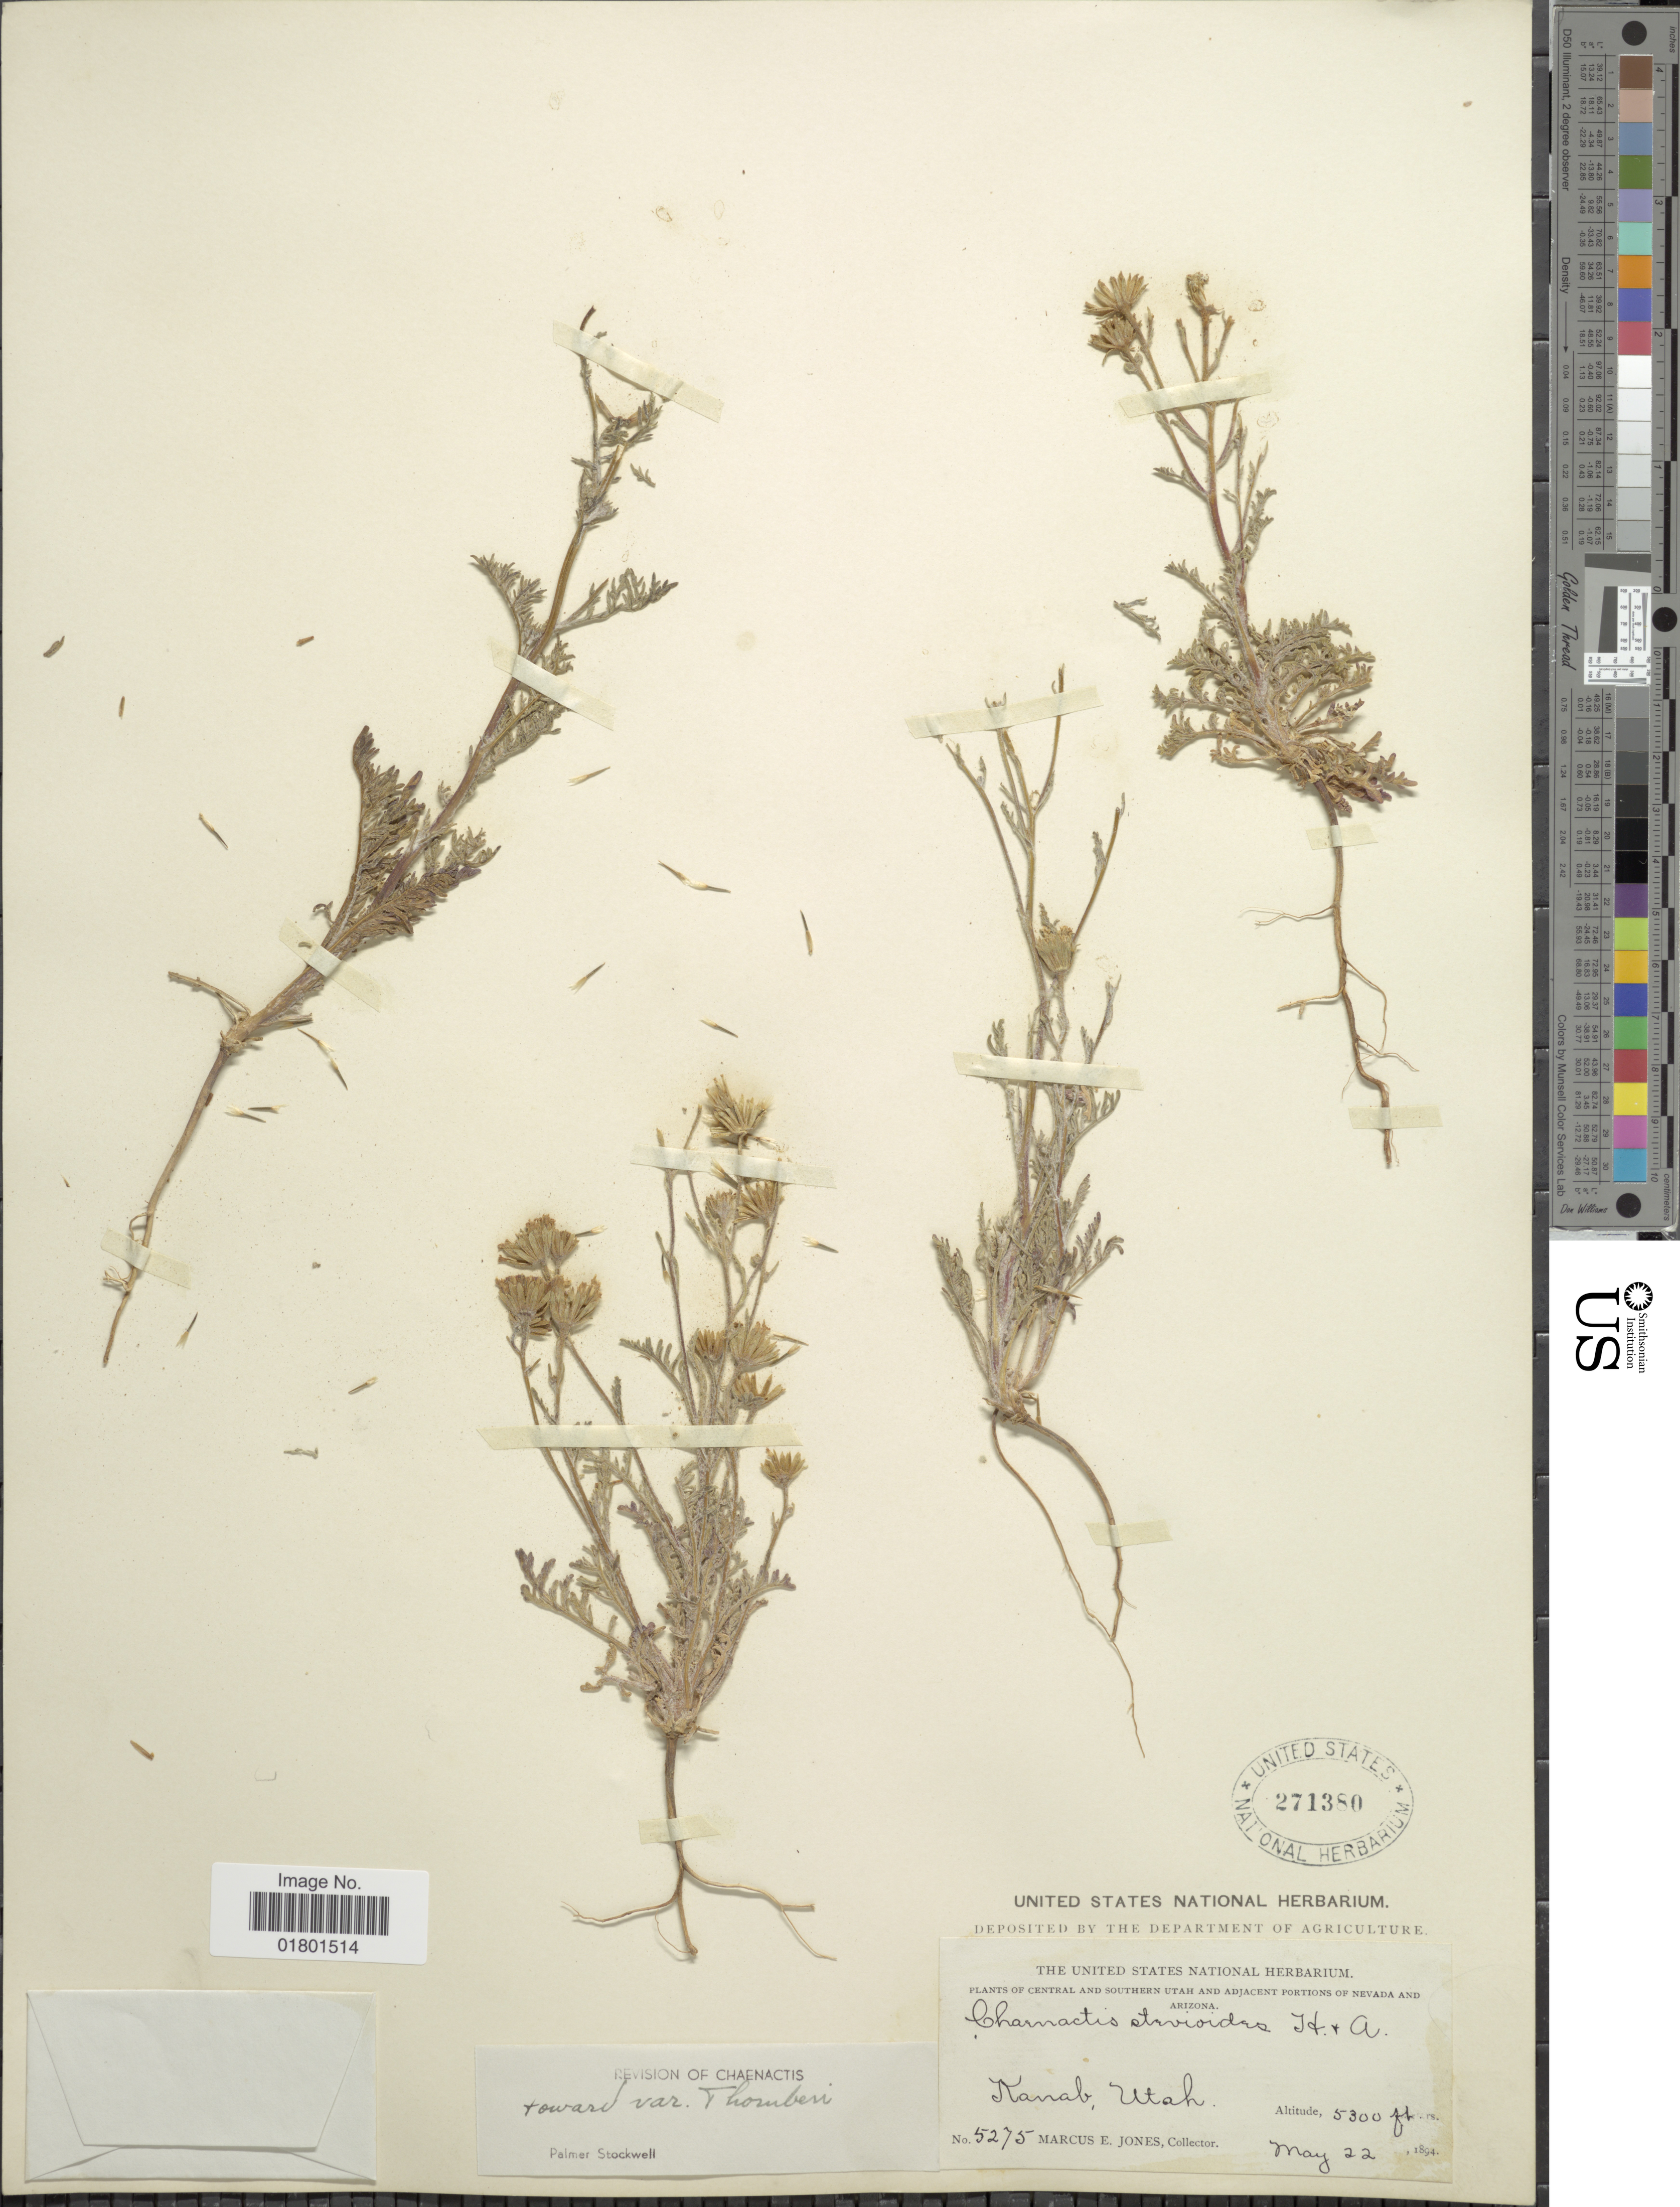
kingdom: Plantae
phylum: Tracheophyta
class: Magnoliopsida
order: Asterales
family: Asteraceae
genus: Chaenactis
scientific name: Chaenactis stevioides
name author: Hook. & Arn.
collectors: M. E. Jones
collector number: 5275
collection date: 1894-05-22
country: United States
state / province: Utah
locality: Central and Southern Utah, Kanab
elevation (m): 1615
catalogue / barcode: US 271380